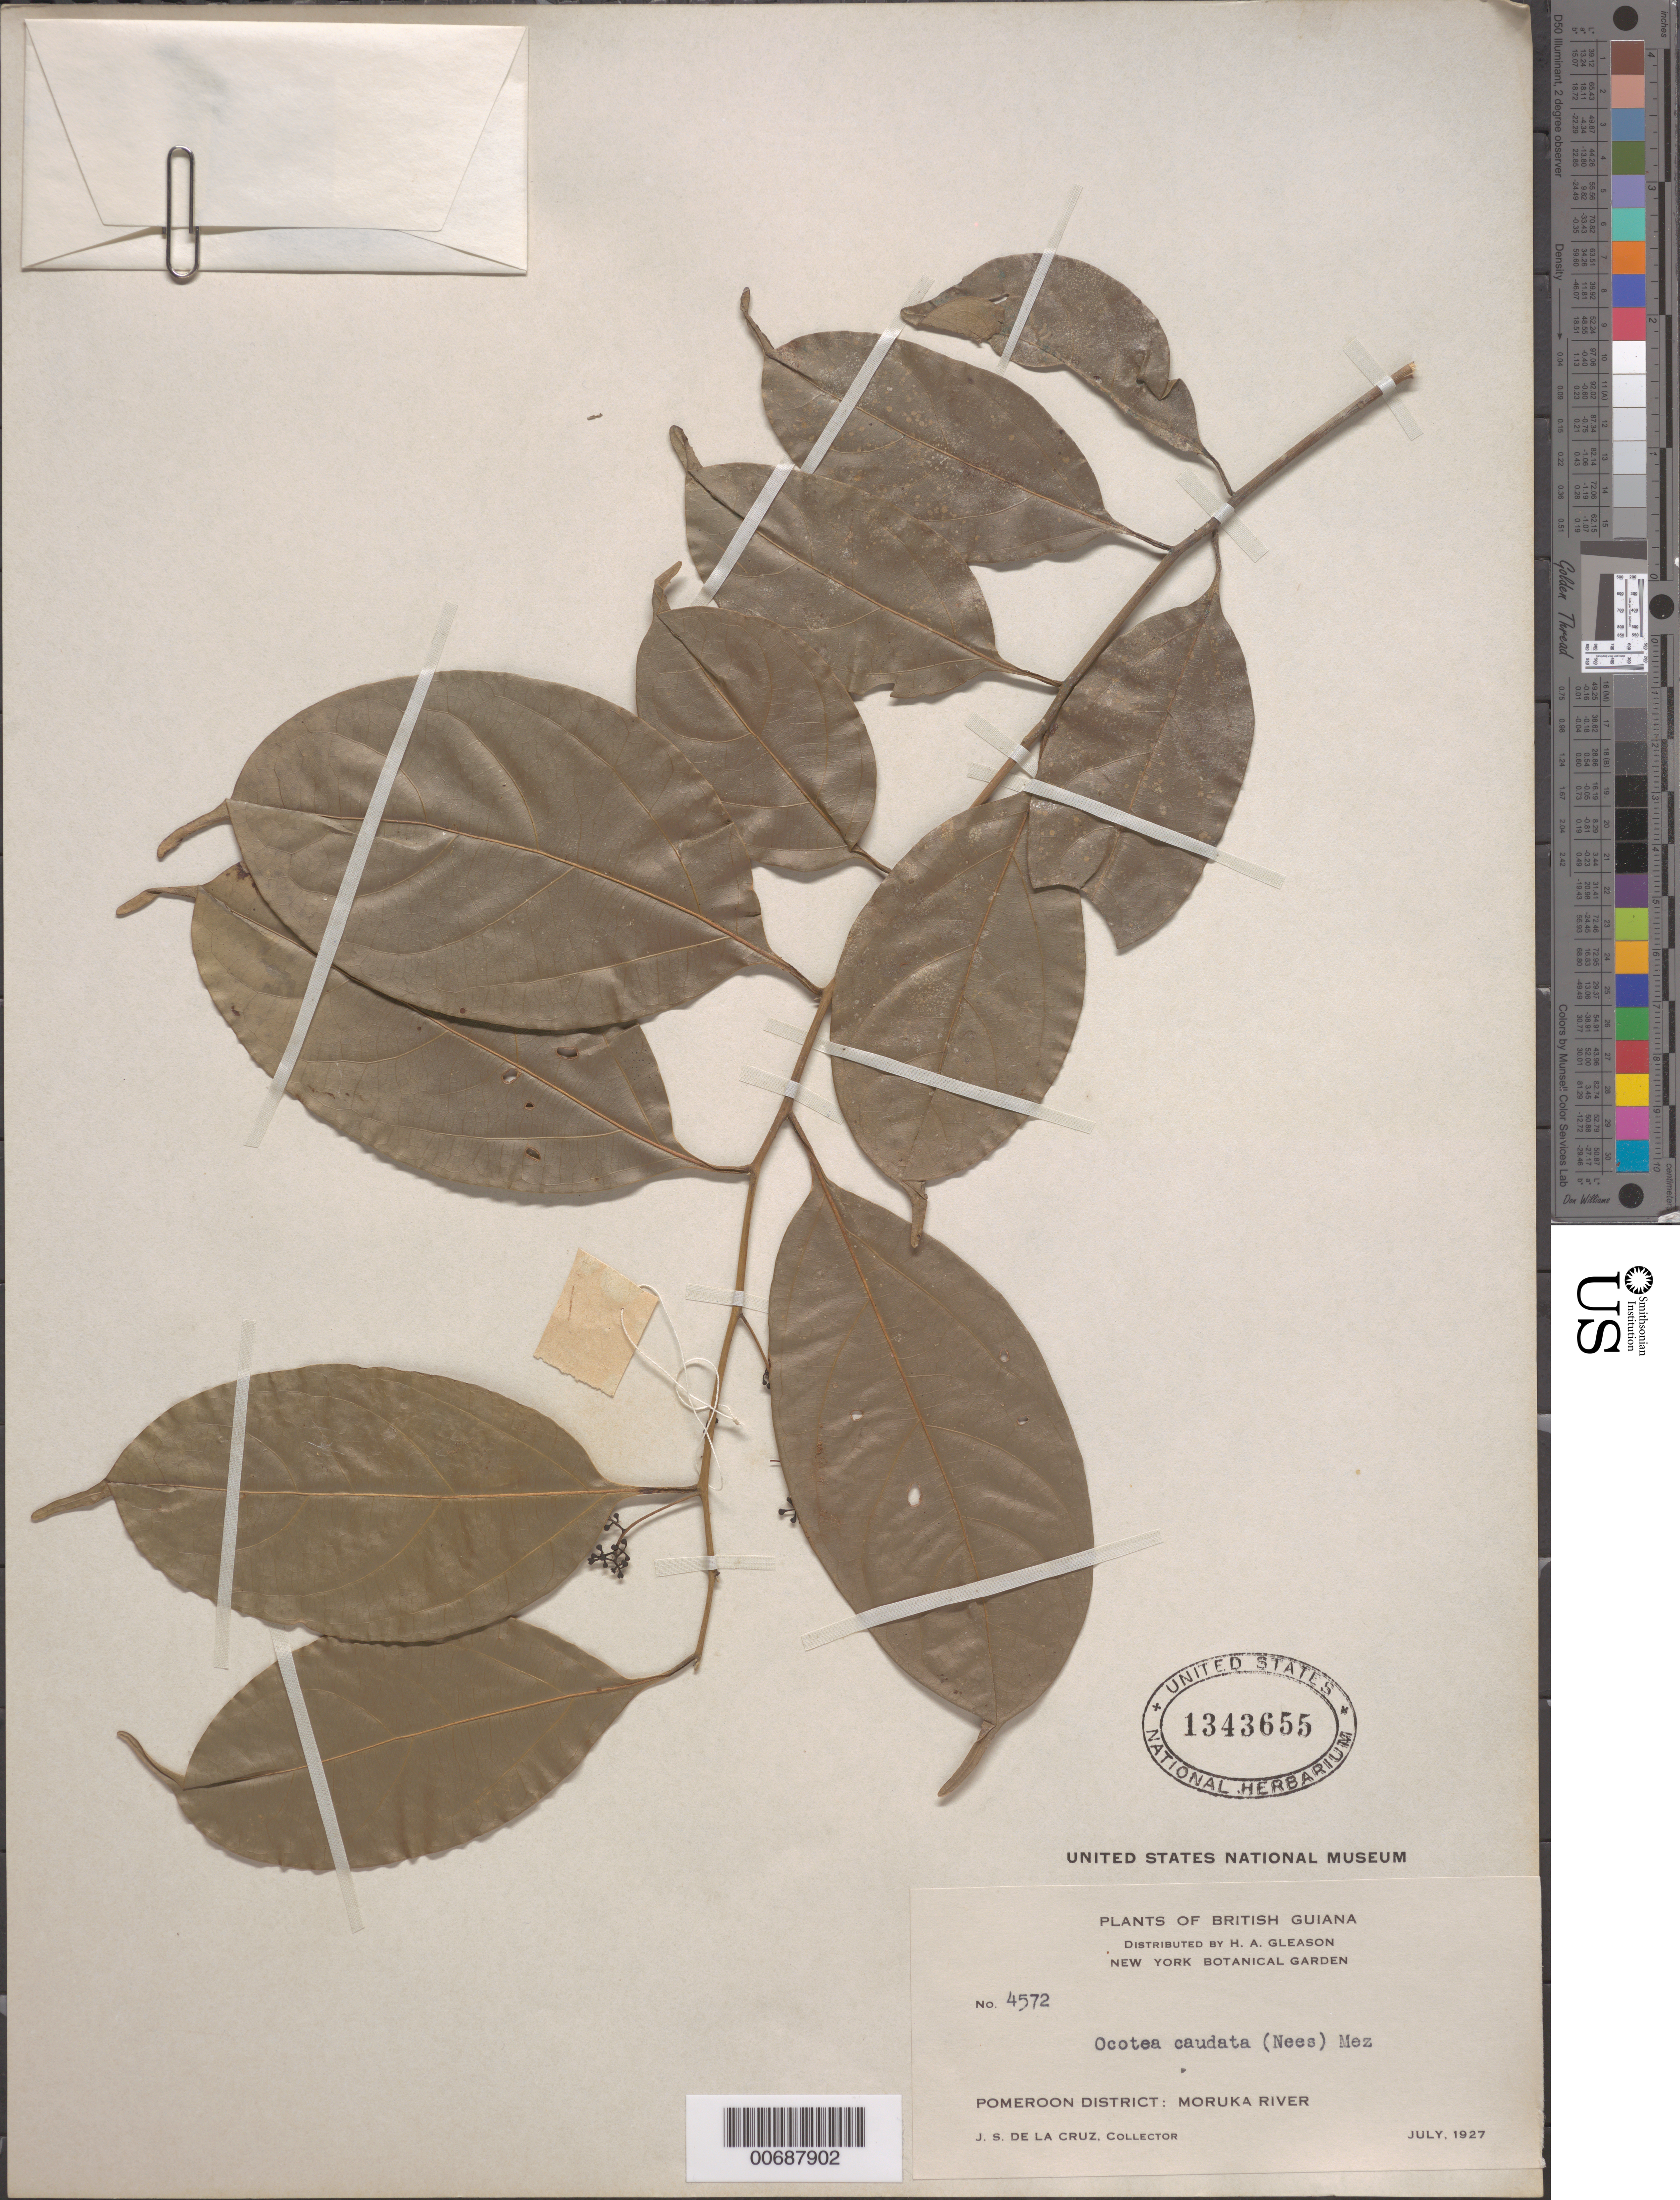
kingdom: Plantae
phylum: Tracheophyta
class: Magnoliopsida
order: Laurales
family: Lauraceae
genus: Ocotea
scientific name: Ocotea caudata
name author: (Nees) Mez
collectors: J. S. de la Cruz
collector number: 4572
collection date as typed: Jul-27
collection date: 1927-07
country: Guyana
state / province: Barima-Waini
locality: Moruka R., Pomeroon Dist.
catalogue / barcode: US 1343655